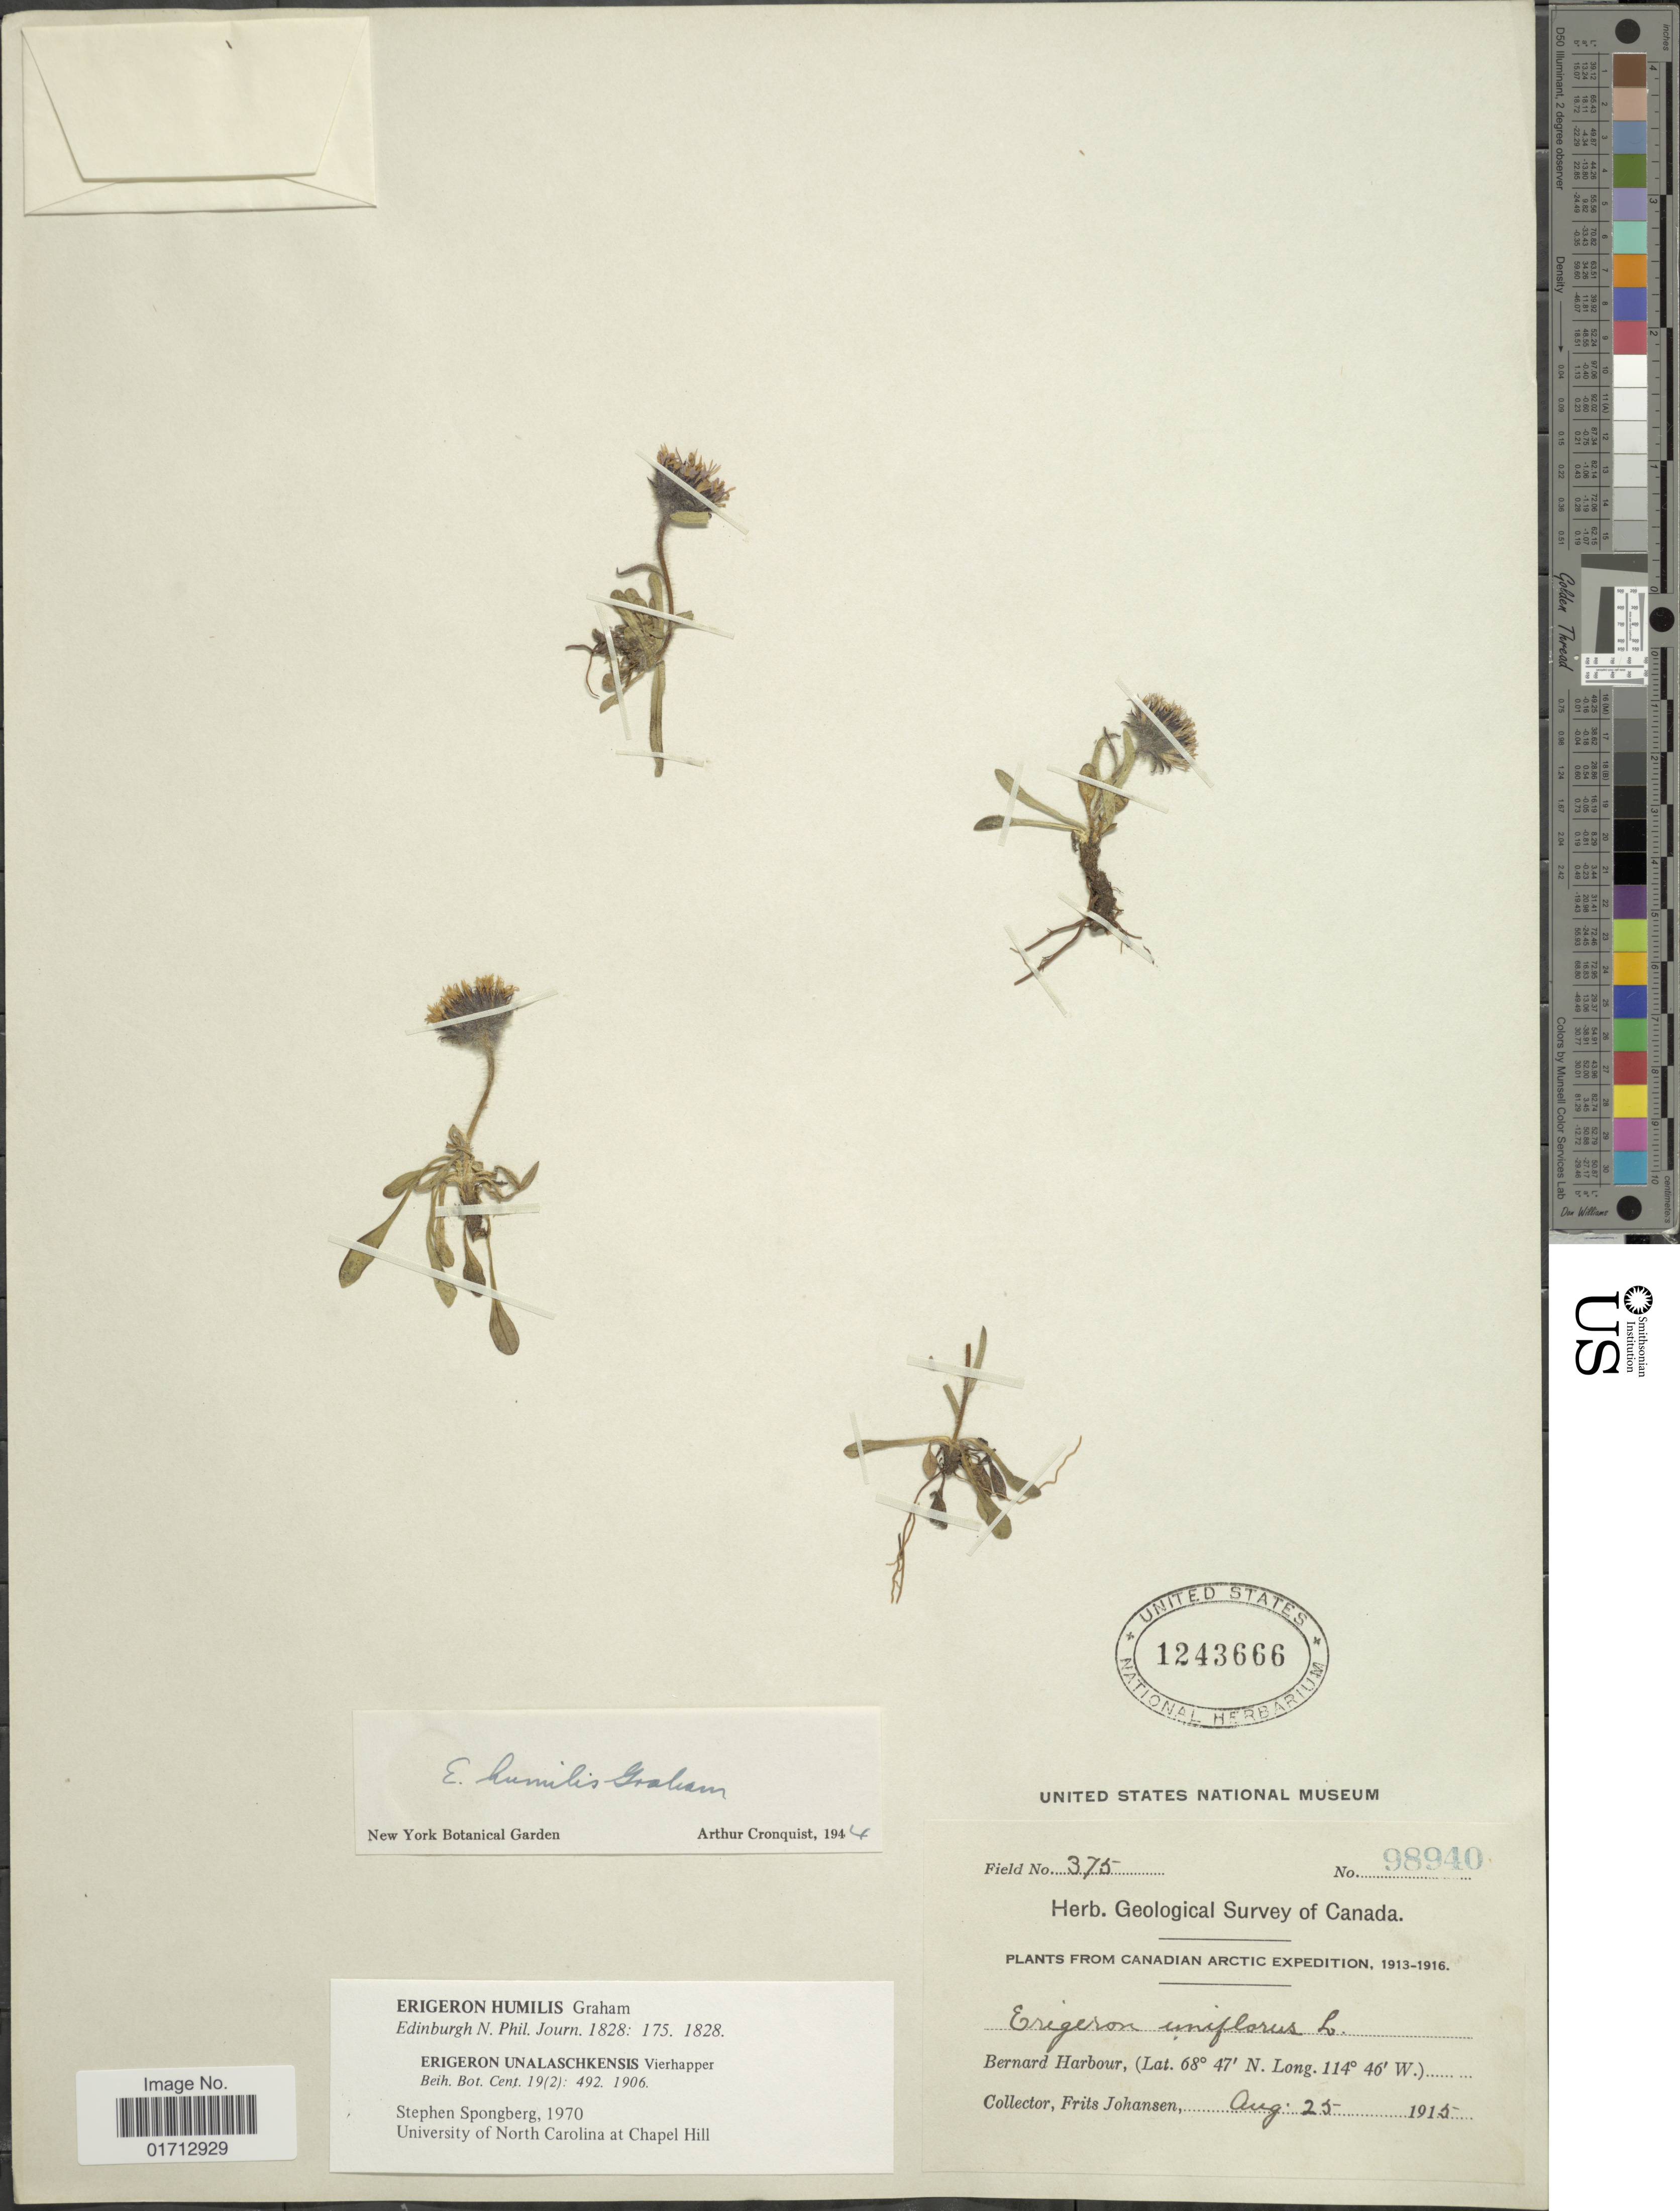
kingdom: Plantae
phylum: Tracheophyta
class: Magnoliopsida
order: Asterales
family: Asteraceae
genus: Erigeron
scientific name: Erigeron humilis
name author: Graham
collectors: F. Johansen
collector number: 375/98940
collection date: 1915-08-25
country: Canada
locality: Bernard Harbour.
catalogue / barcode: US 1243666